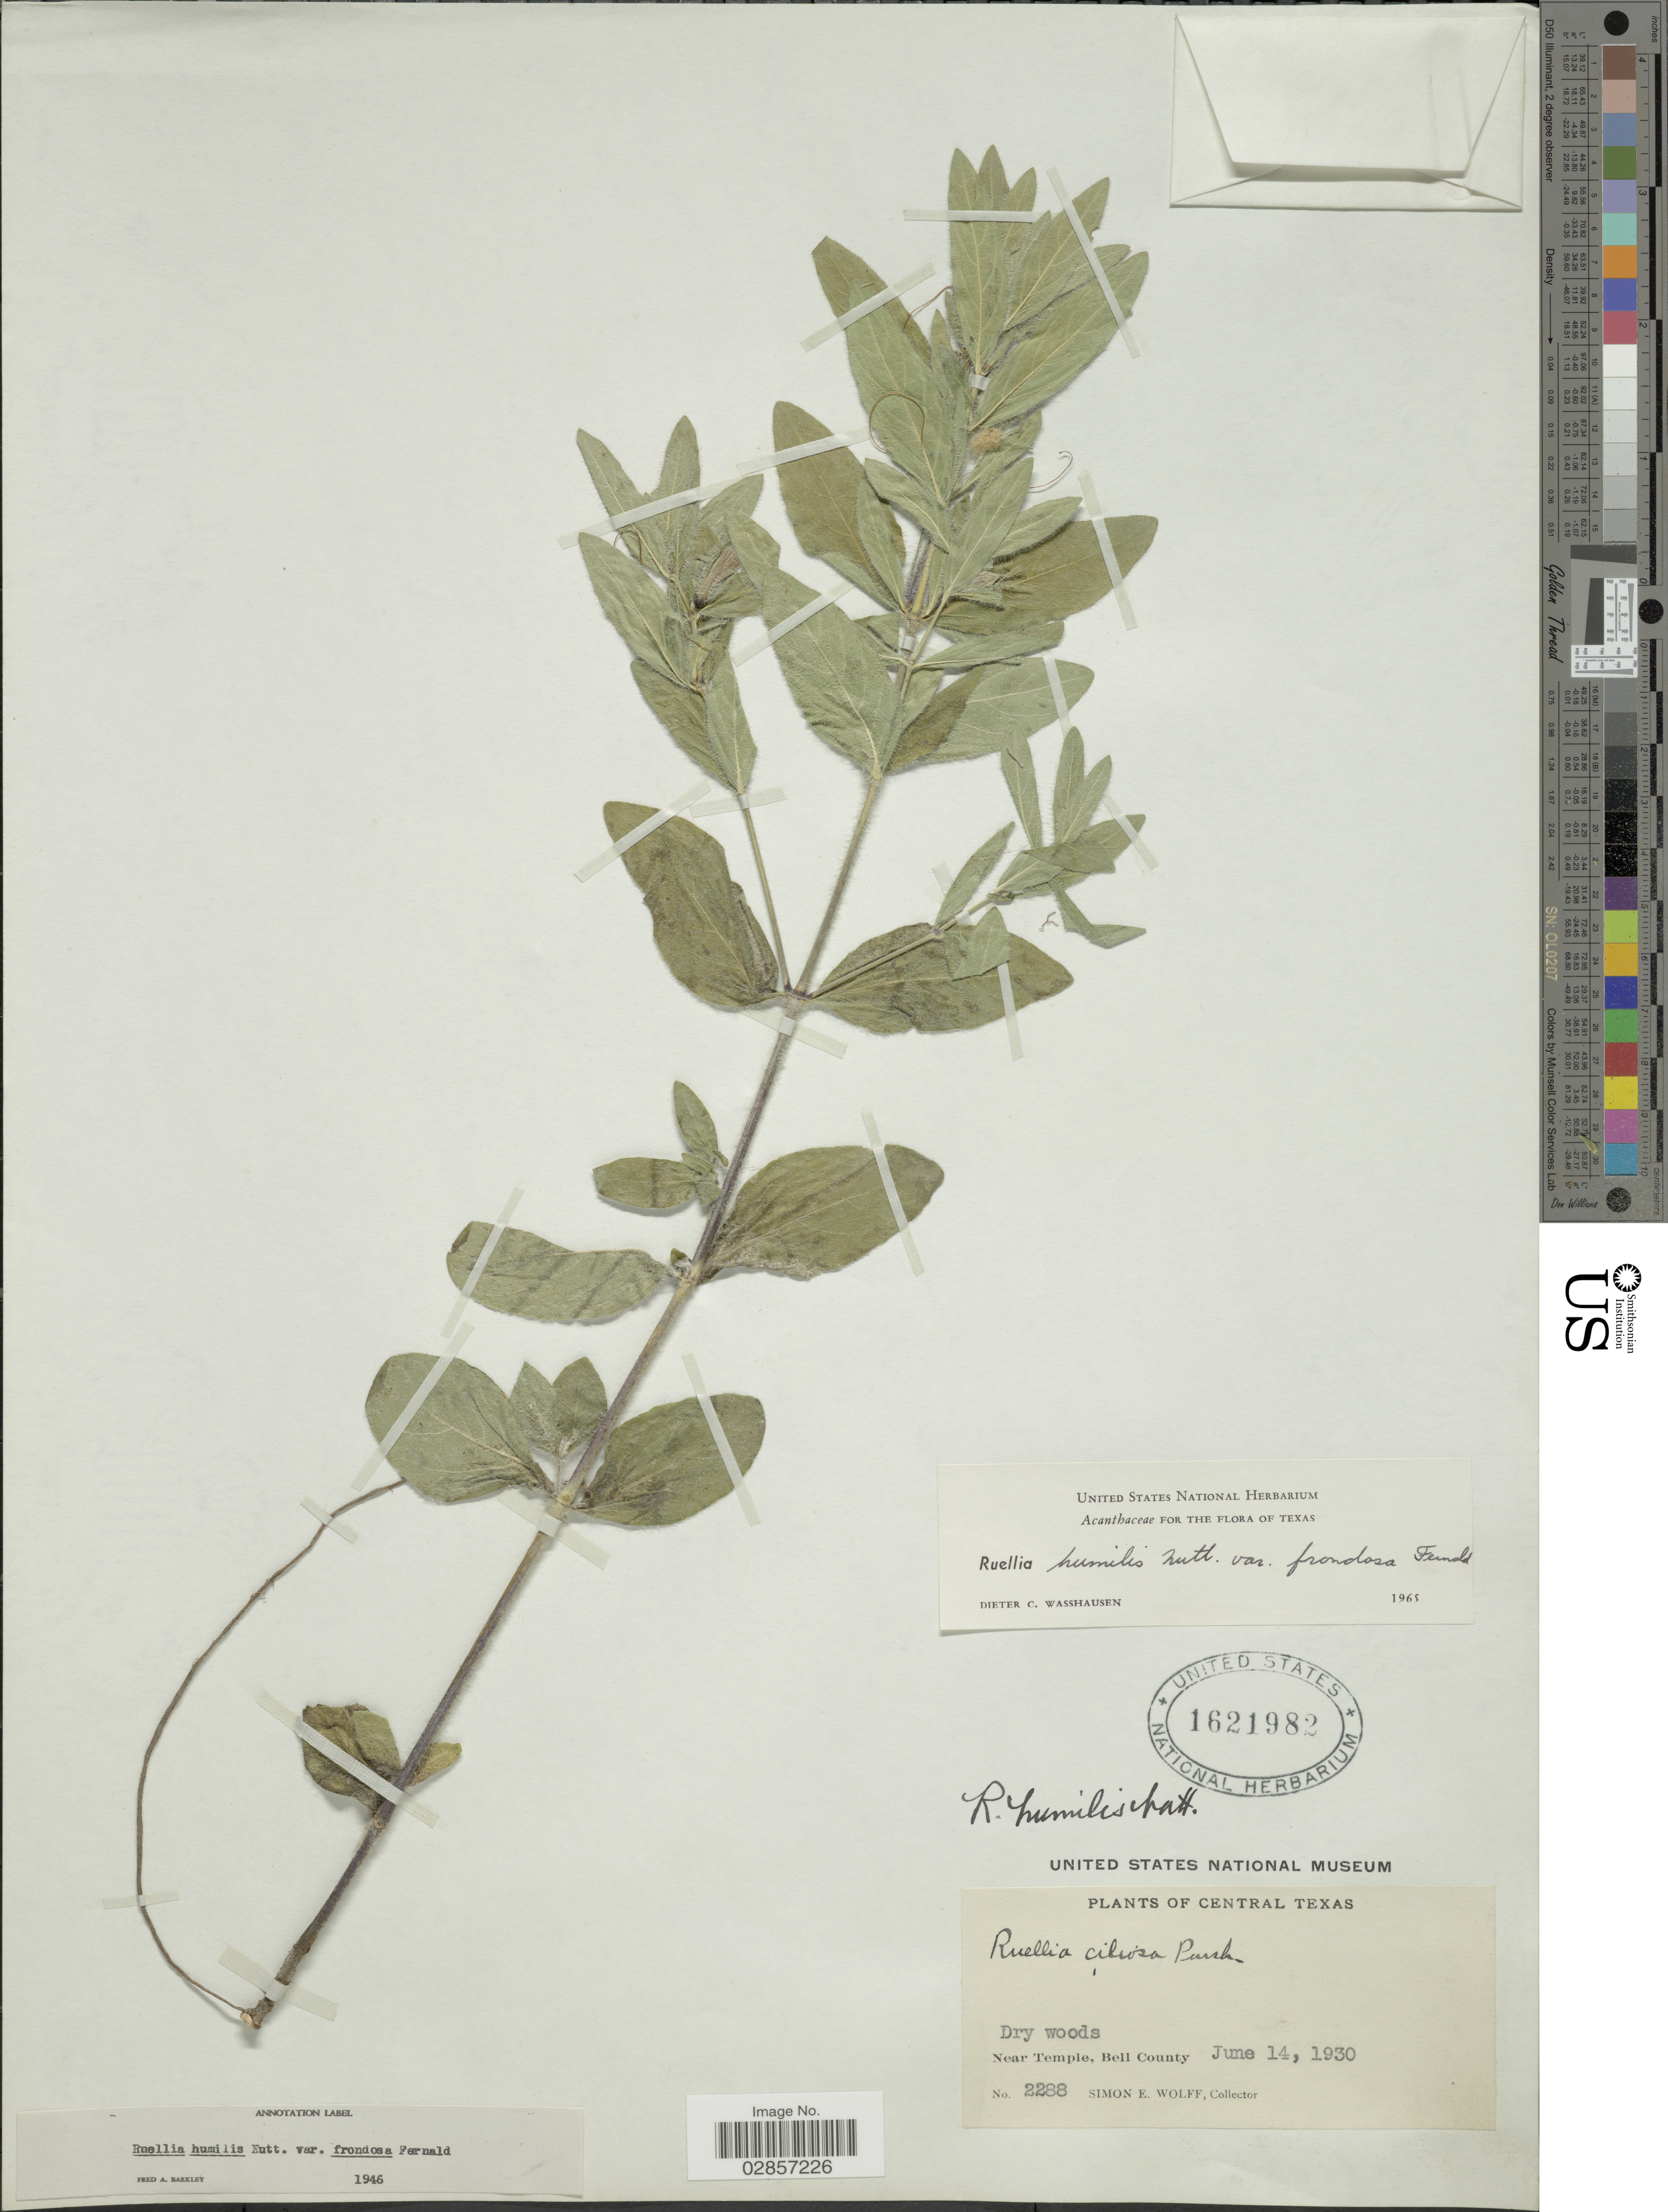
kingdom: Plantae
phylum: Tracheophyta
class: Magnoliopsida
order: Lamiales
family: Acanthaceae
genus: Ruellia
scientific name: Ruellia humilis var. frondosa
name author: Fernald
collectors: S. E. Wolff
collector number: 2288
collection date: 1930-06-14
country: United States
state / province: Texas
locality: Central Texas, Near Temple, Bell County.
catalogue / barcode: US 1621982